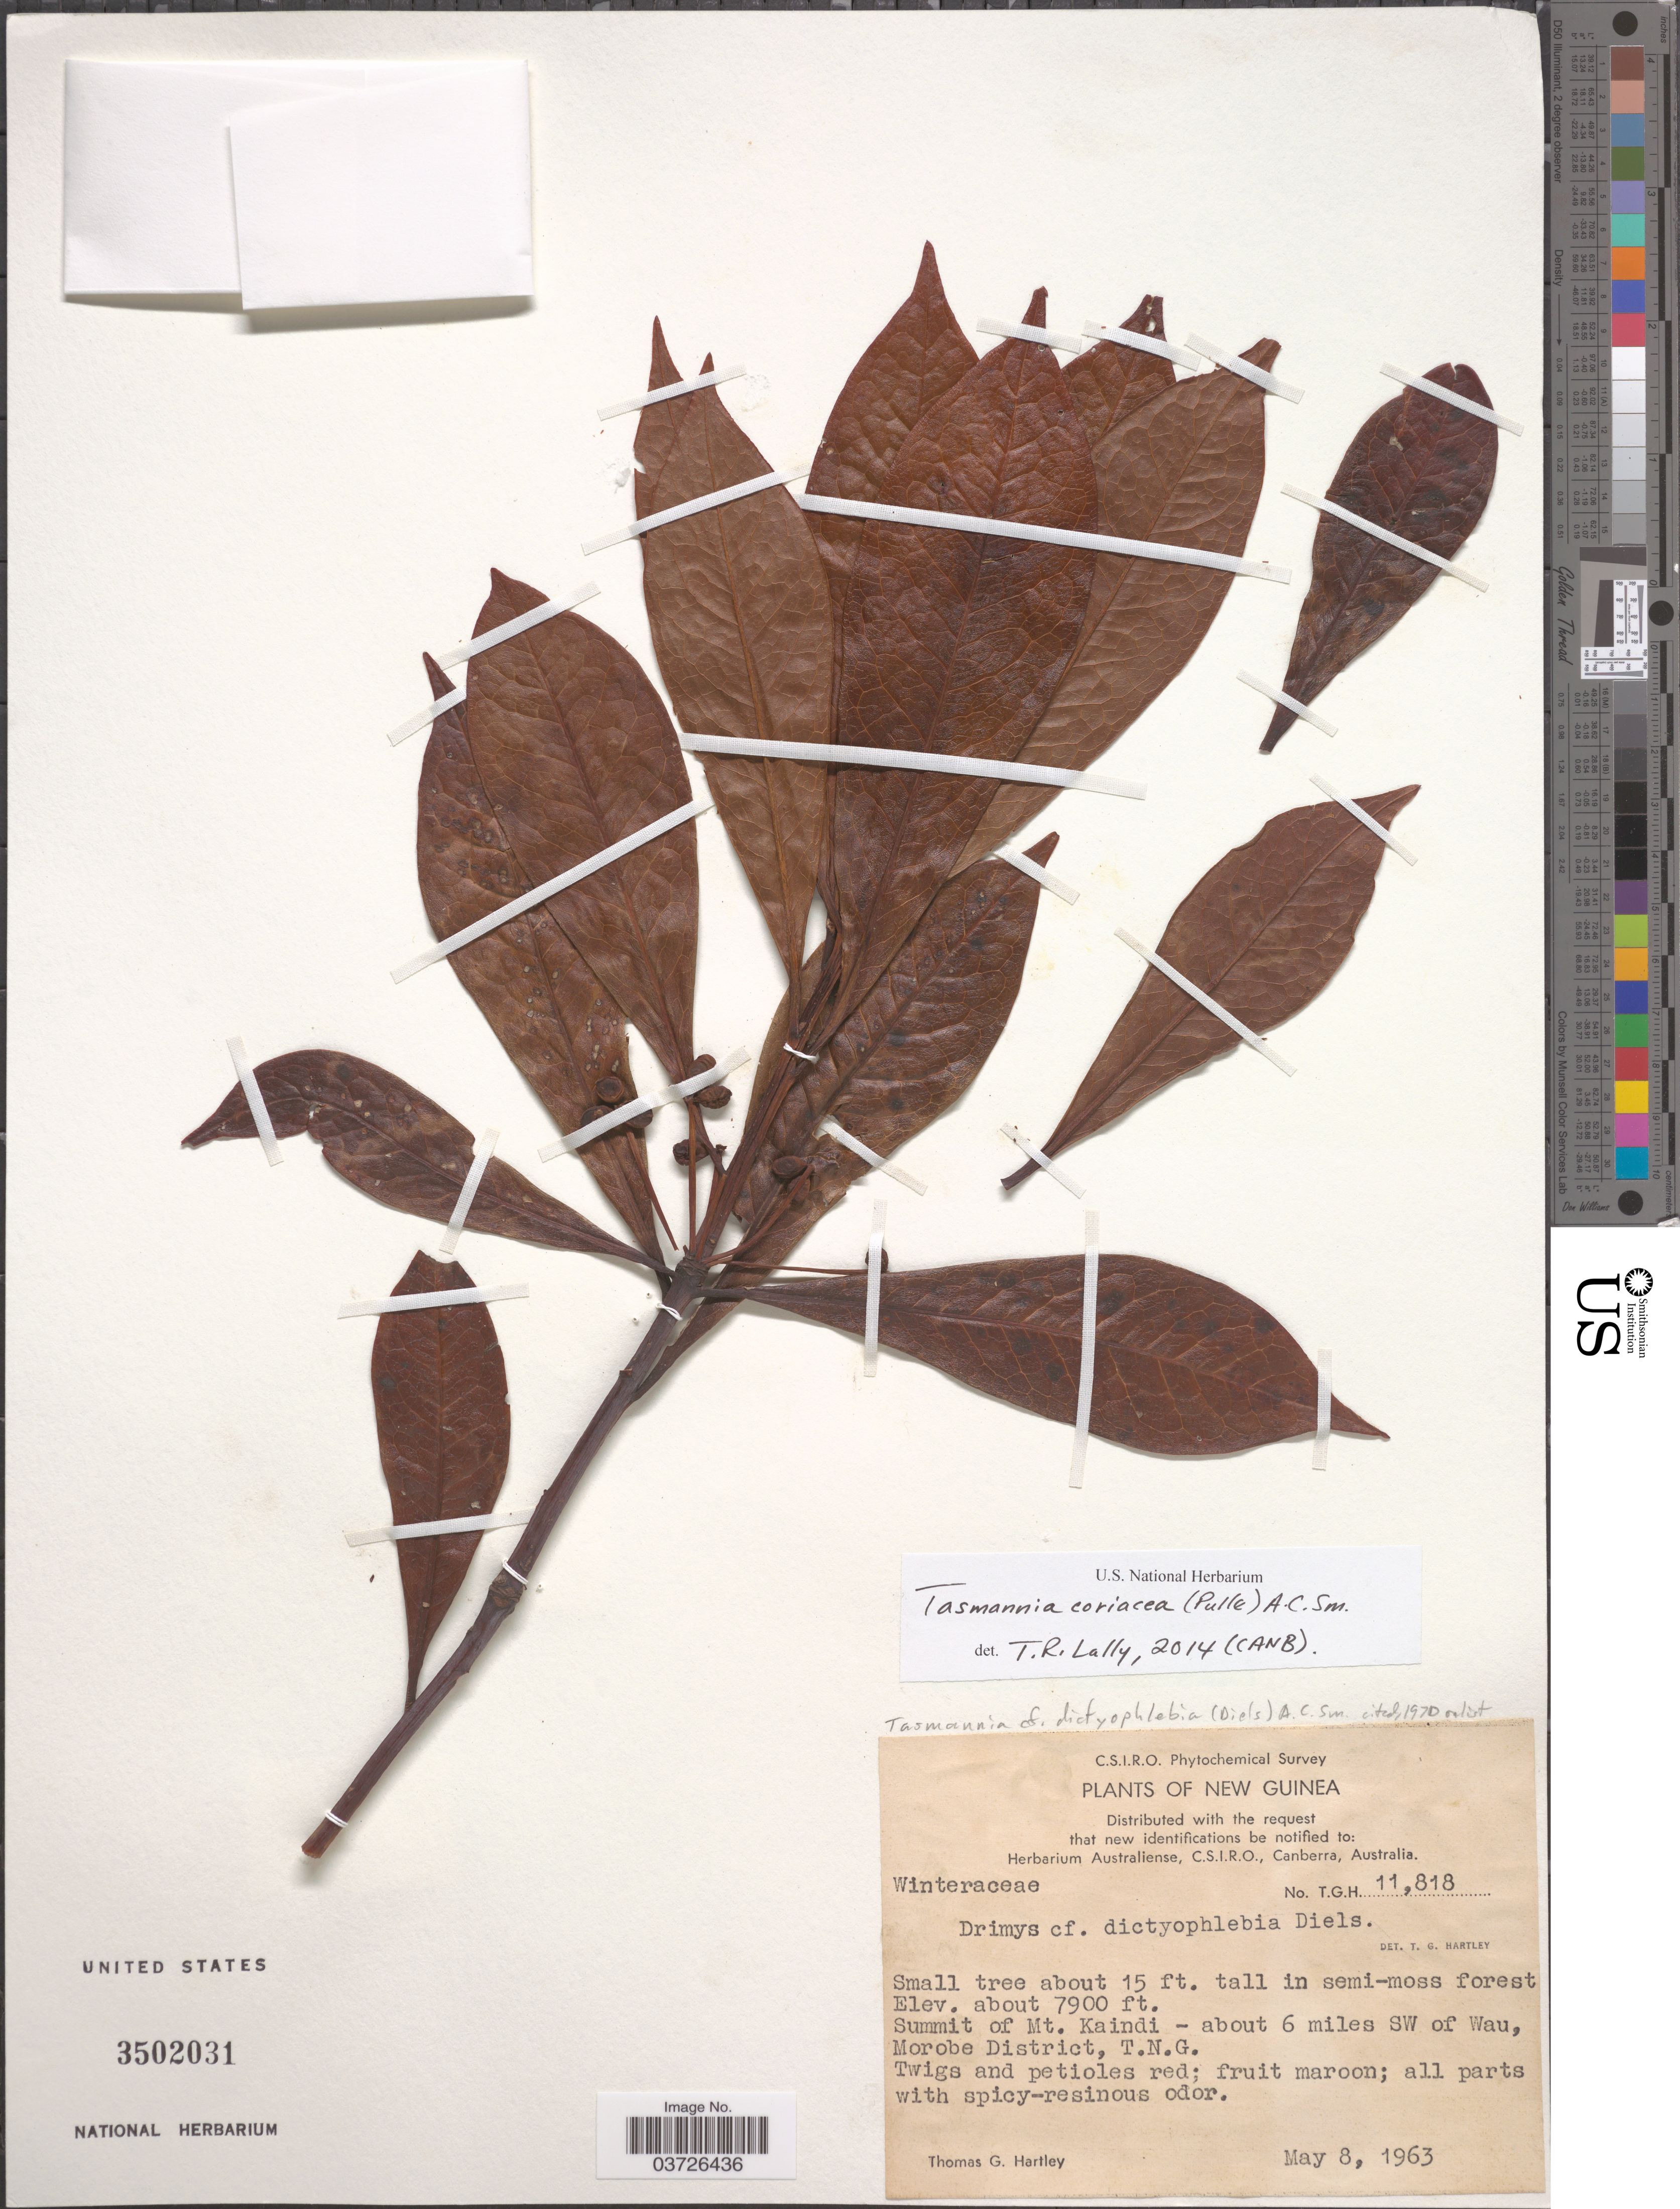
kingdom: Plantae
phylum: Tracheophyta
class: Magnoliopsida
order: Canellales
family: Winteraceae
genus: Tasmannia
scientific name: Tasmannia coriacea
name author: (Pulle) A.C. Sm.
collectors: T. G. Hartley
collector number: TGH 11818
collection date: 1963-05-08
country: Papua New Guinea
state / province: Morobe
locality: New Guinea. Summit of Mt. Kaindi - about 6 miles SW of Wau, Morobe District, T. N. G.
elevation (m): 2408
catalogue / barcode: US 3502031